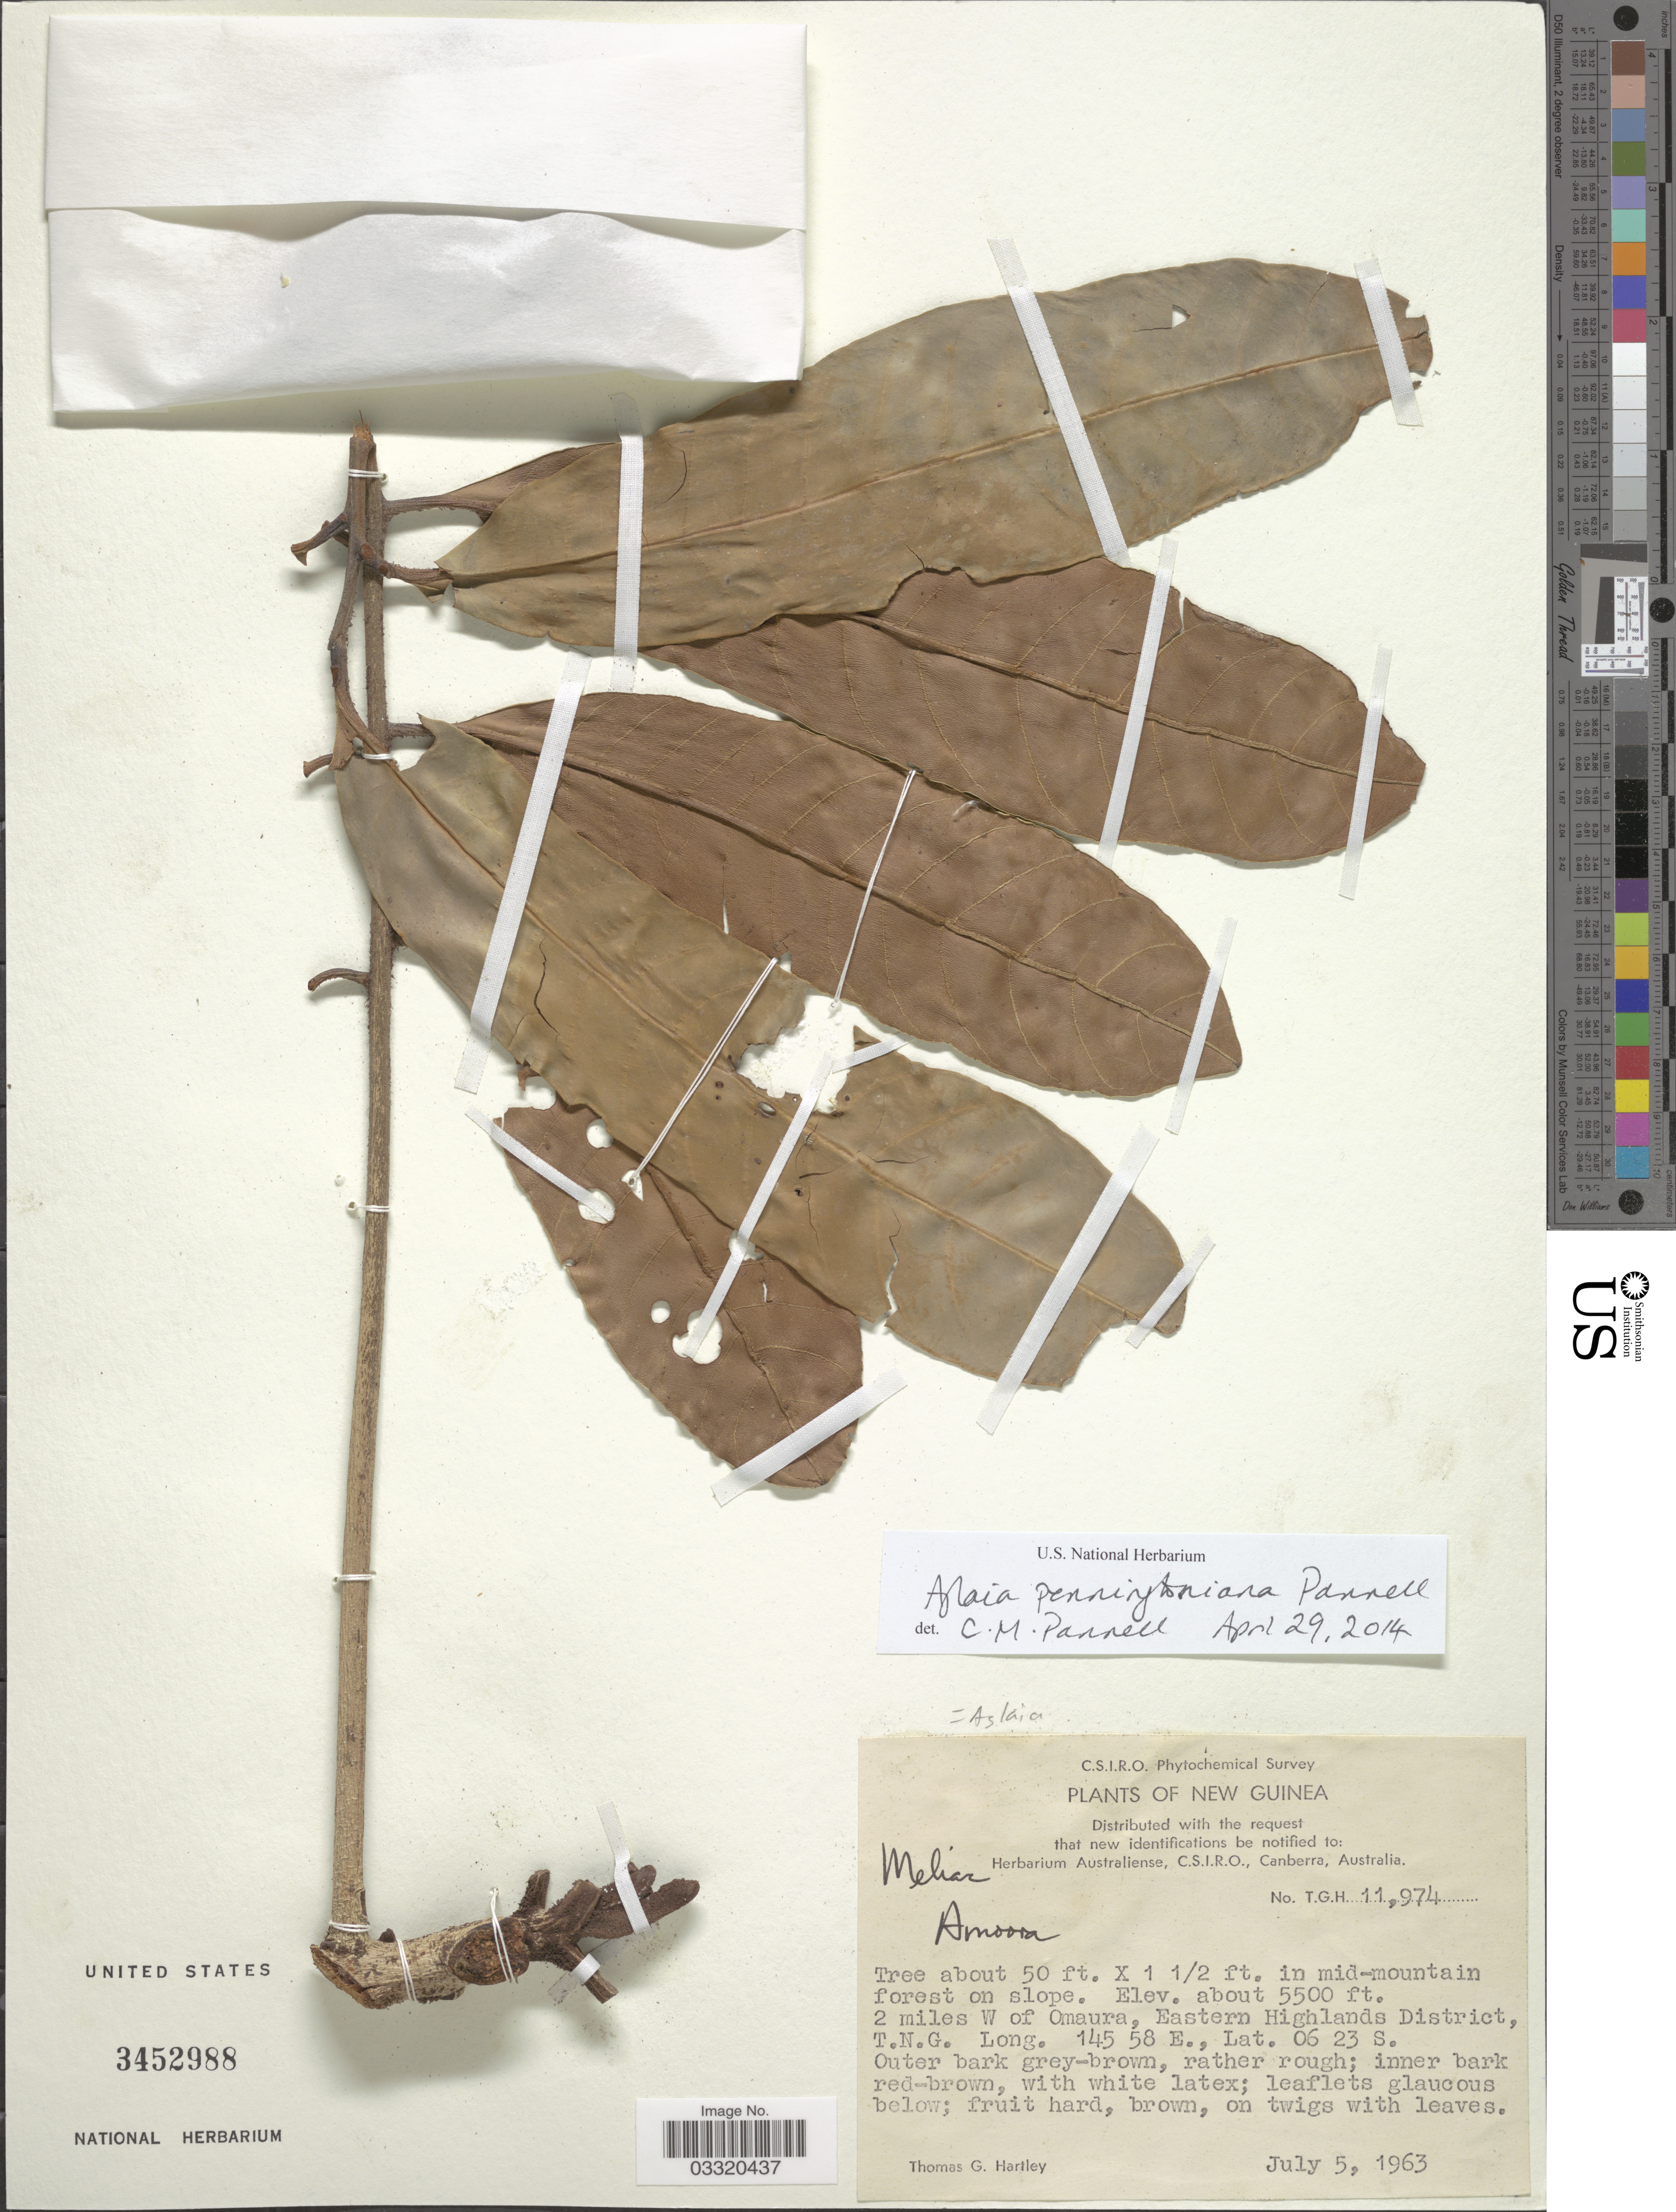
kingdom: Plantae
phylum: Tracheophyta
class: Magnoliopsida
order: Sapindales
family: Meliaceae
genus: Aglaia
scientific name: Aglaia penningtoniana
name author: Pannell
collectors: T. G. Hartley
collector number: T.G.H.11974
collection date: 1963-07-05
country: Papua New Guinea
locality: New Guinea. 2 miles W of Omaura, Eastern Highlands District, T.N.G.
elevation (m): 1676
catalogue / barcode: US 3452988